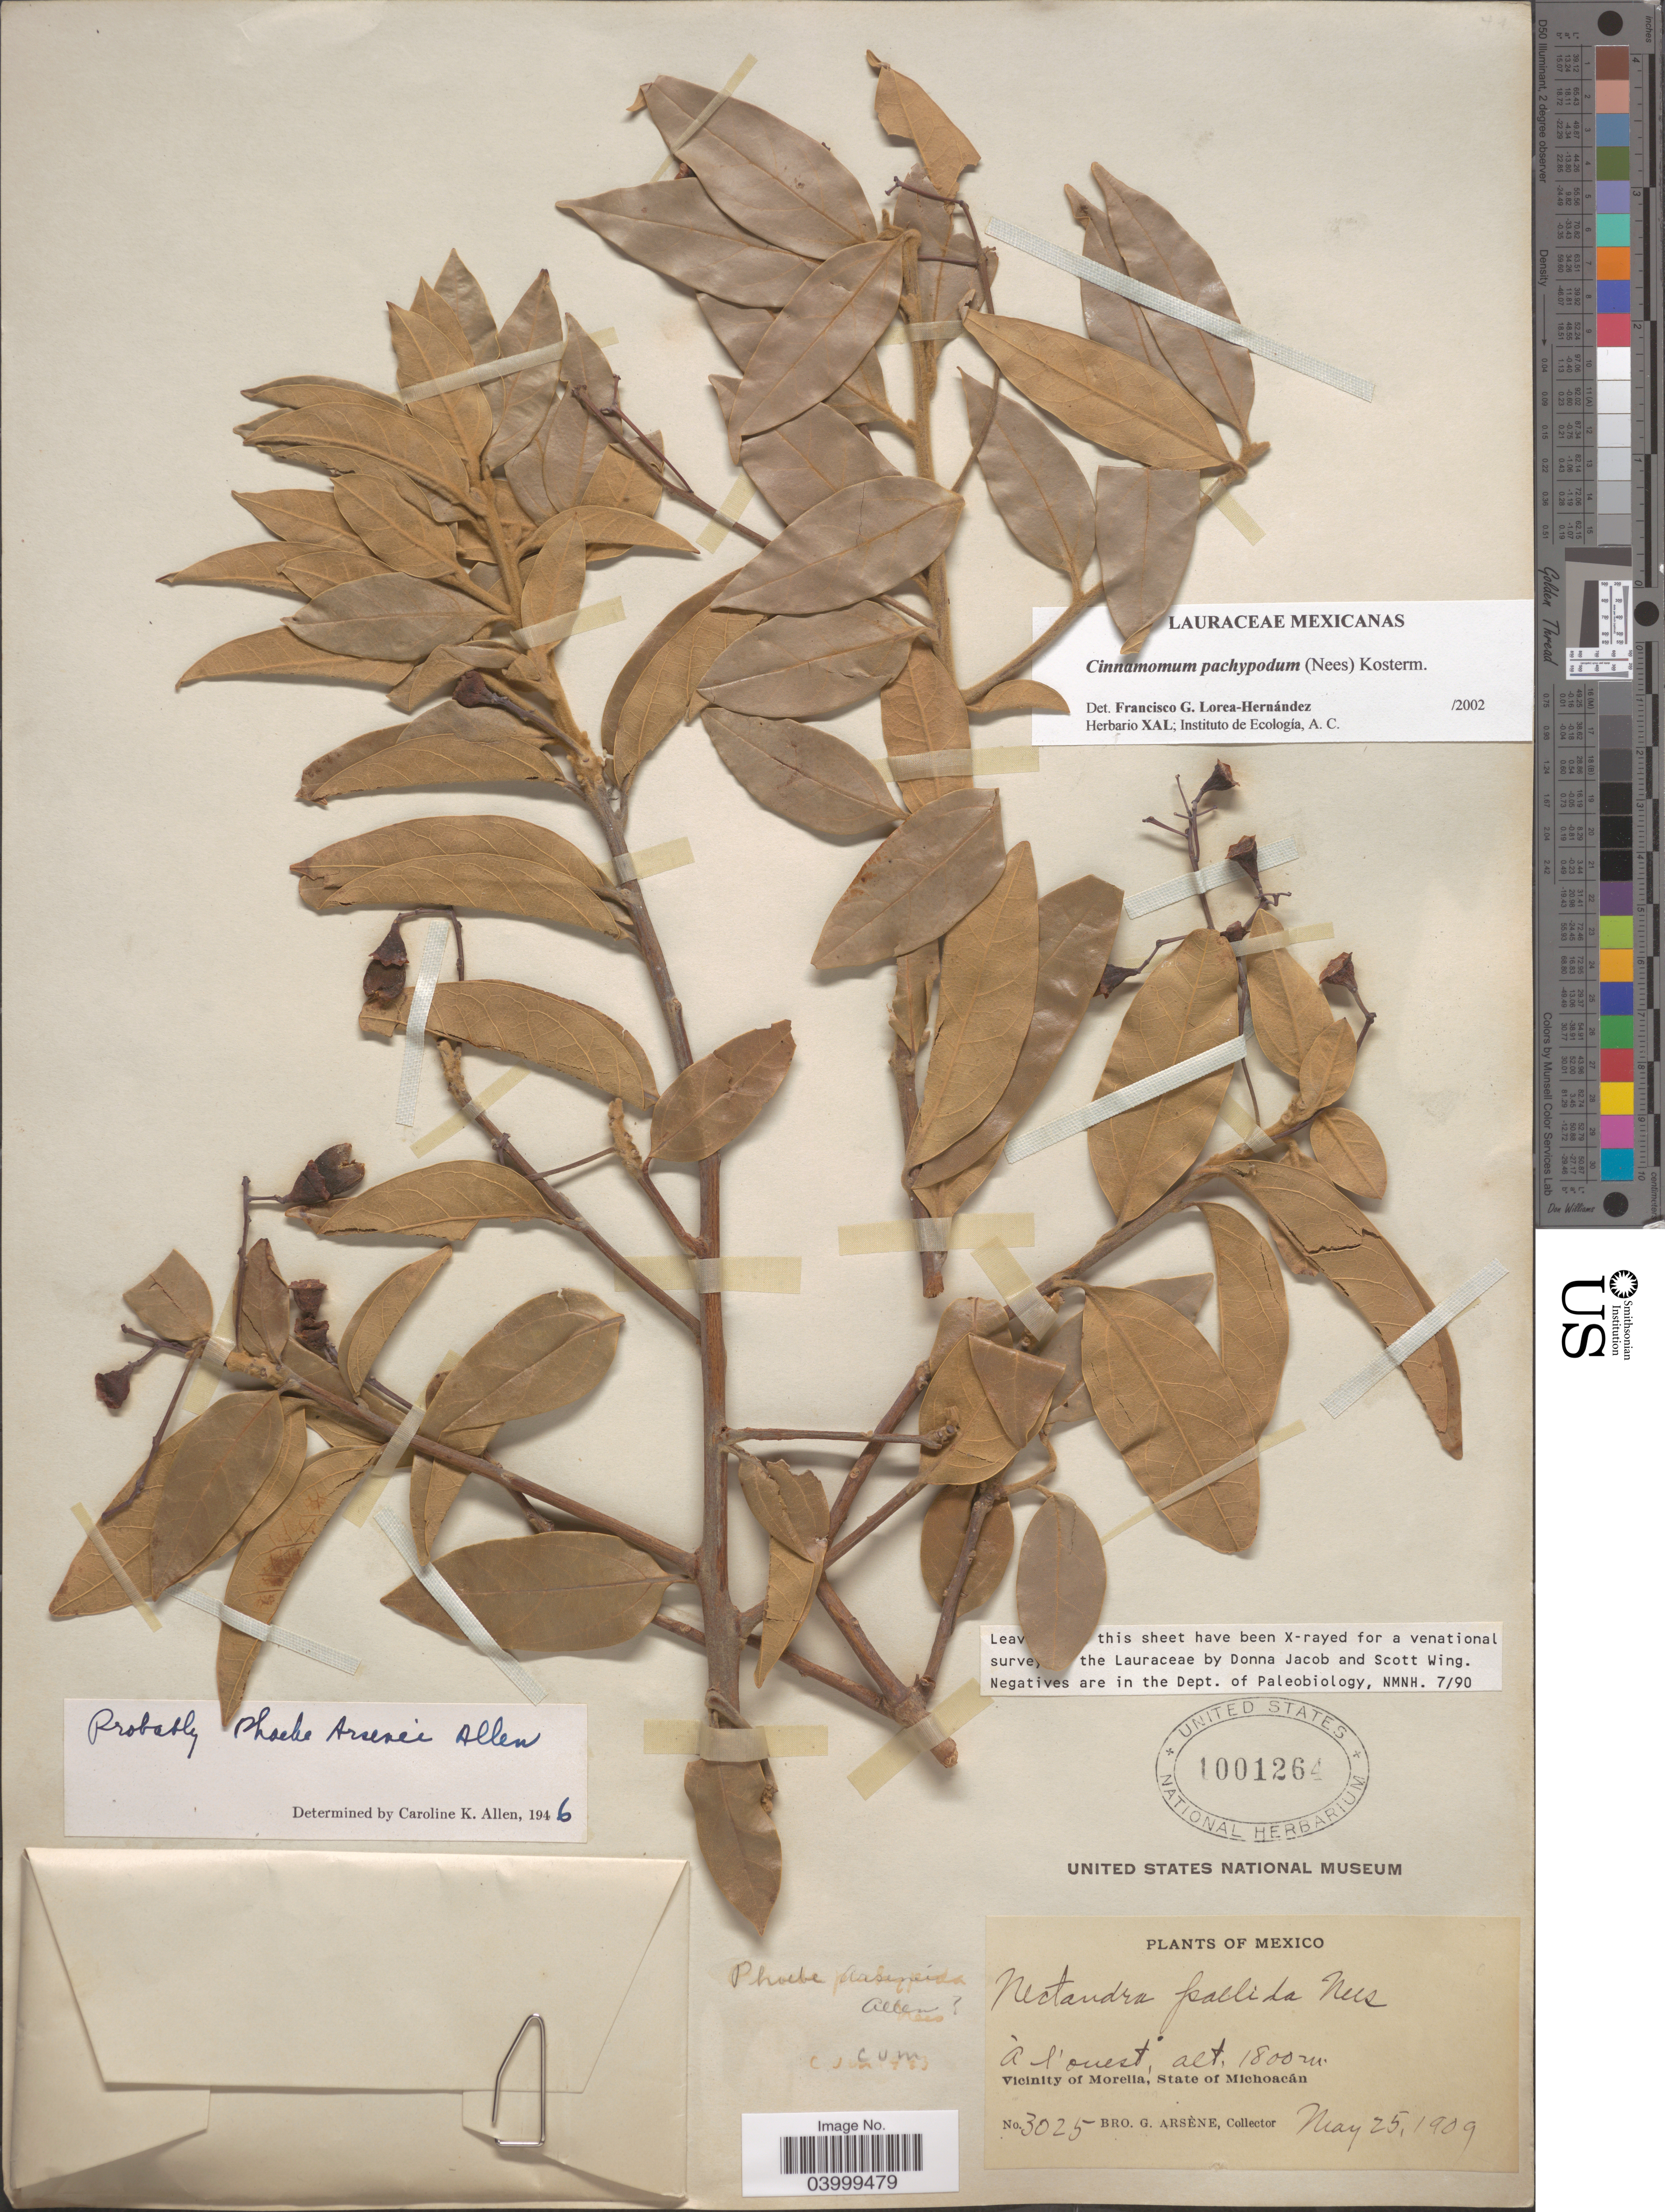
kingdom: Plantae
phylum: Tracheophyta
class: Magnoliopsida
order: Laurales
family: Lauraceae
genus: Cinnamomum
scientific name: Cinnamomum pachypodum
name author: (Nees) Kosterm.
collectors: Bro. G. Arsène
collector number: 3025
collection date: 1909-05-25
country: Mexico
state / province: Michoacán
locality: Á l'Ouest. Vicinity of Morelia.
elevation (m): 1800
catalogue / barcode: US 1001264